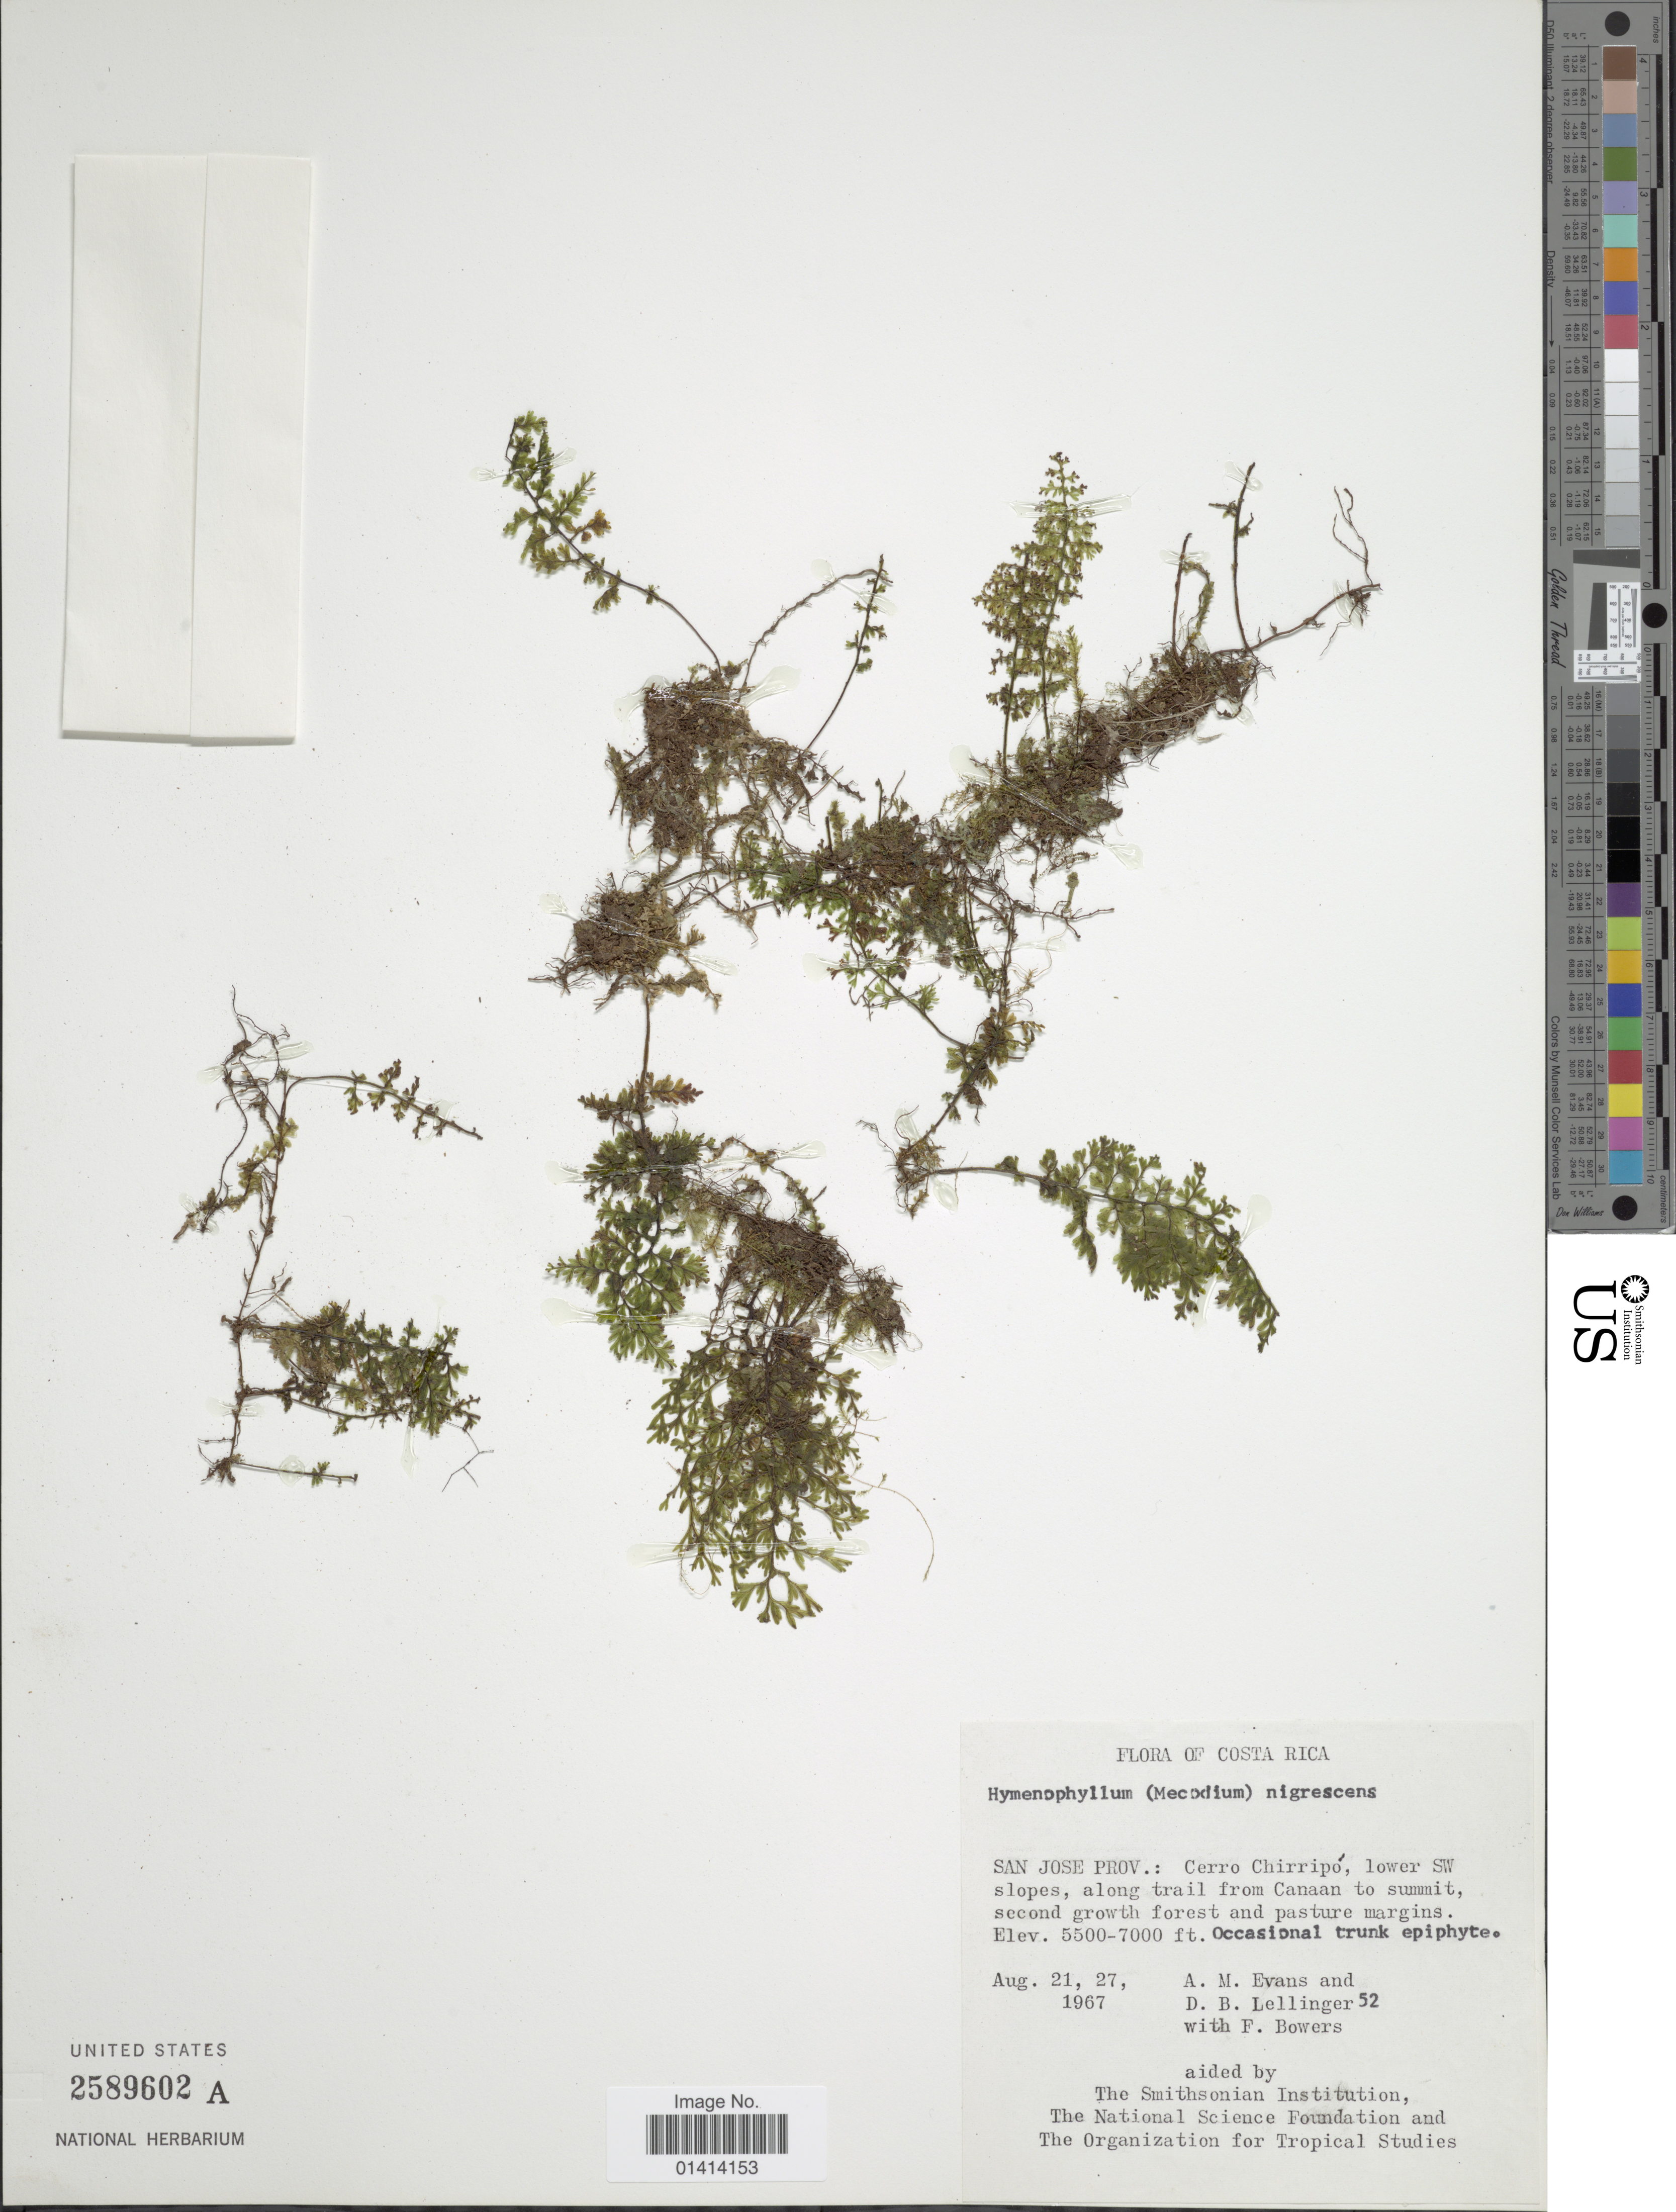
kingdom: Plantae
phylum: Tracheophyta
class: Polypodiopsida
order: Hymenophyllales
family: Hymenophyllaceae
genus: Hymenophyllum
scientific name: Hymenophyllum myriocarpum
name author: Hook.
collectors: A. M. Evans, D. B. Lellinger & F. Bowers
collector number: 52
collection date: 1967-08-21/1967-08-27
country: Costa Rica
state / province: San José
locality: Cerro Chirripó, lower SW slopes, along trail from Canaan to summit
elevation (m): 1676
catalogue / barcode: US 2589602A